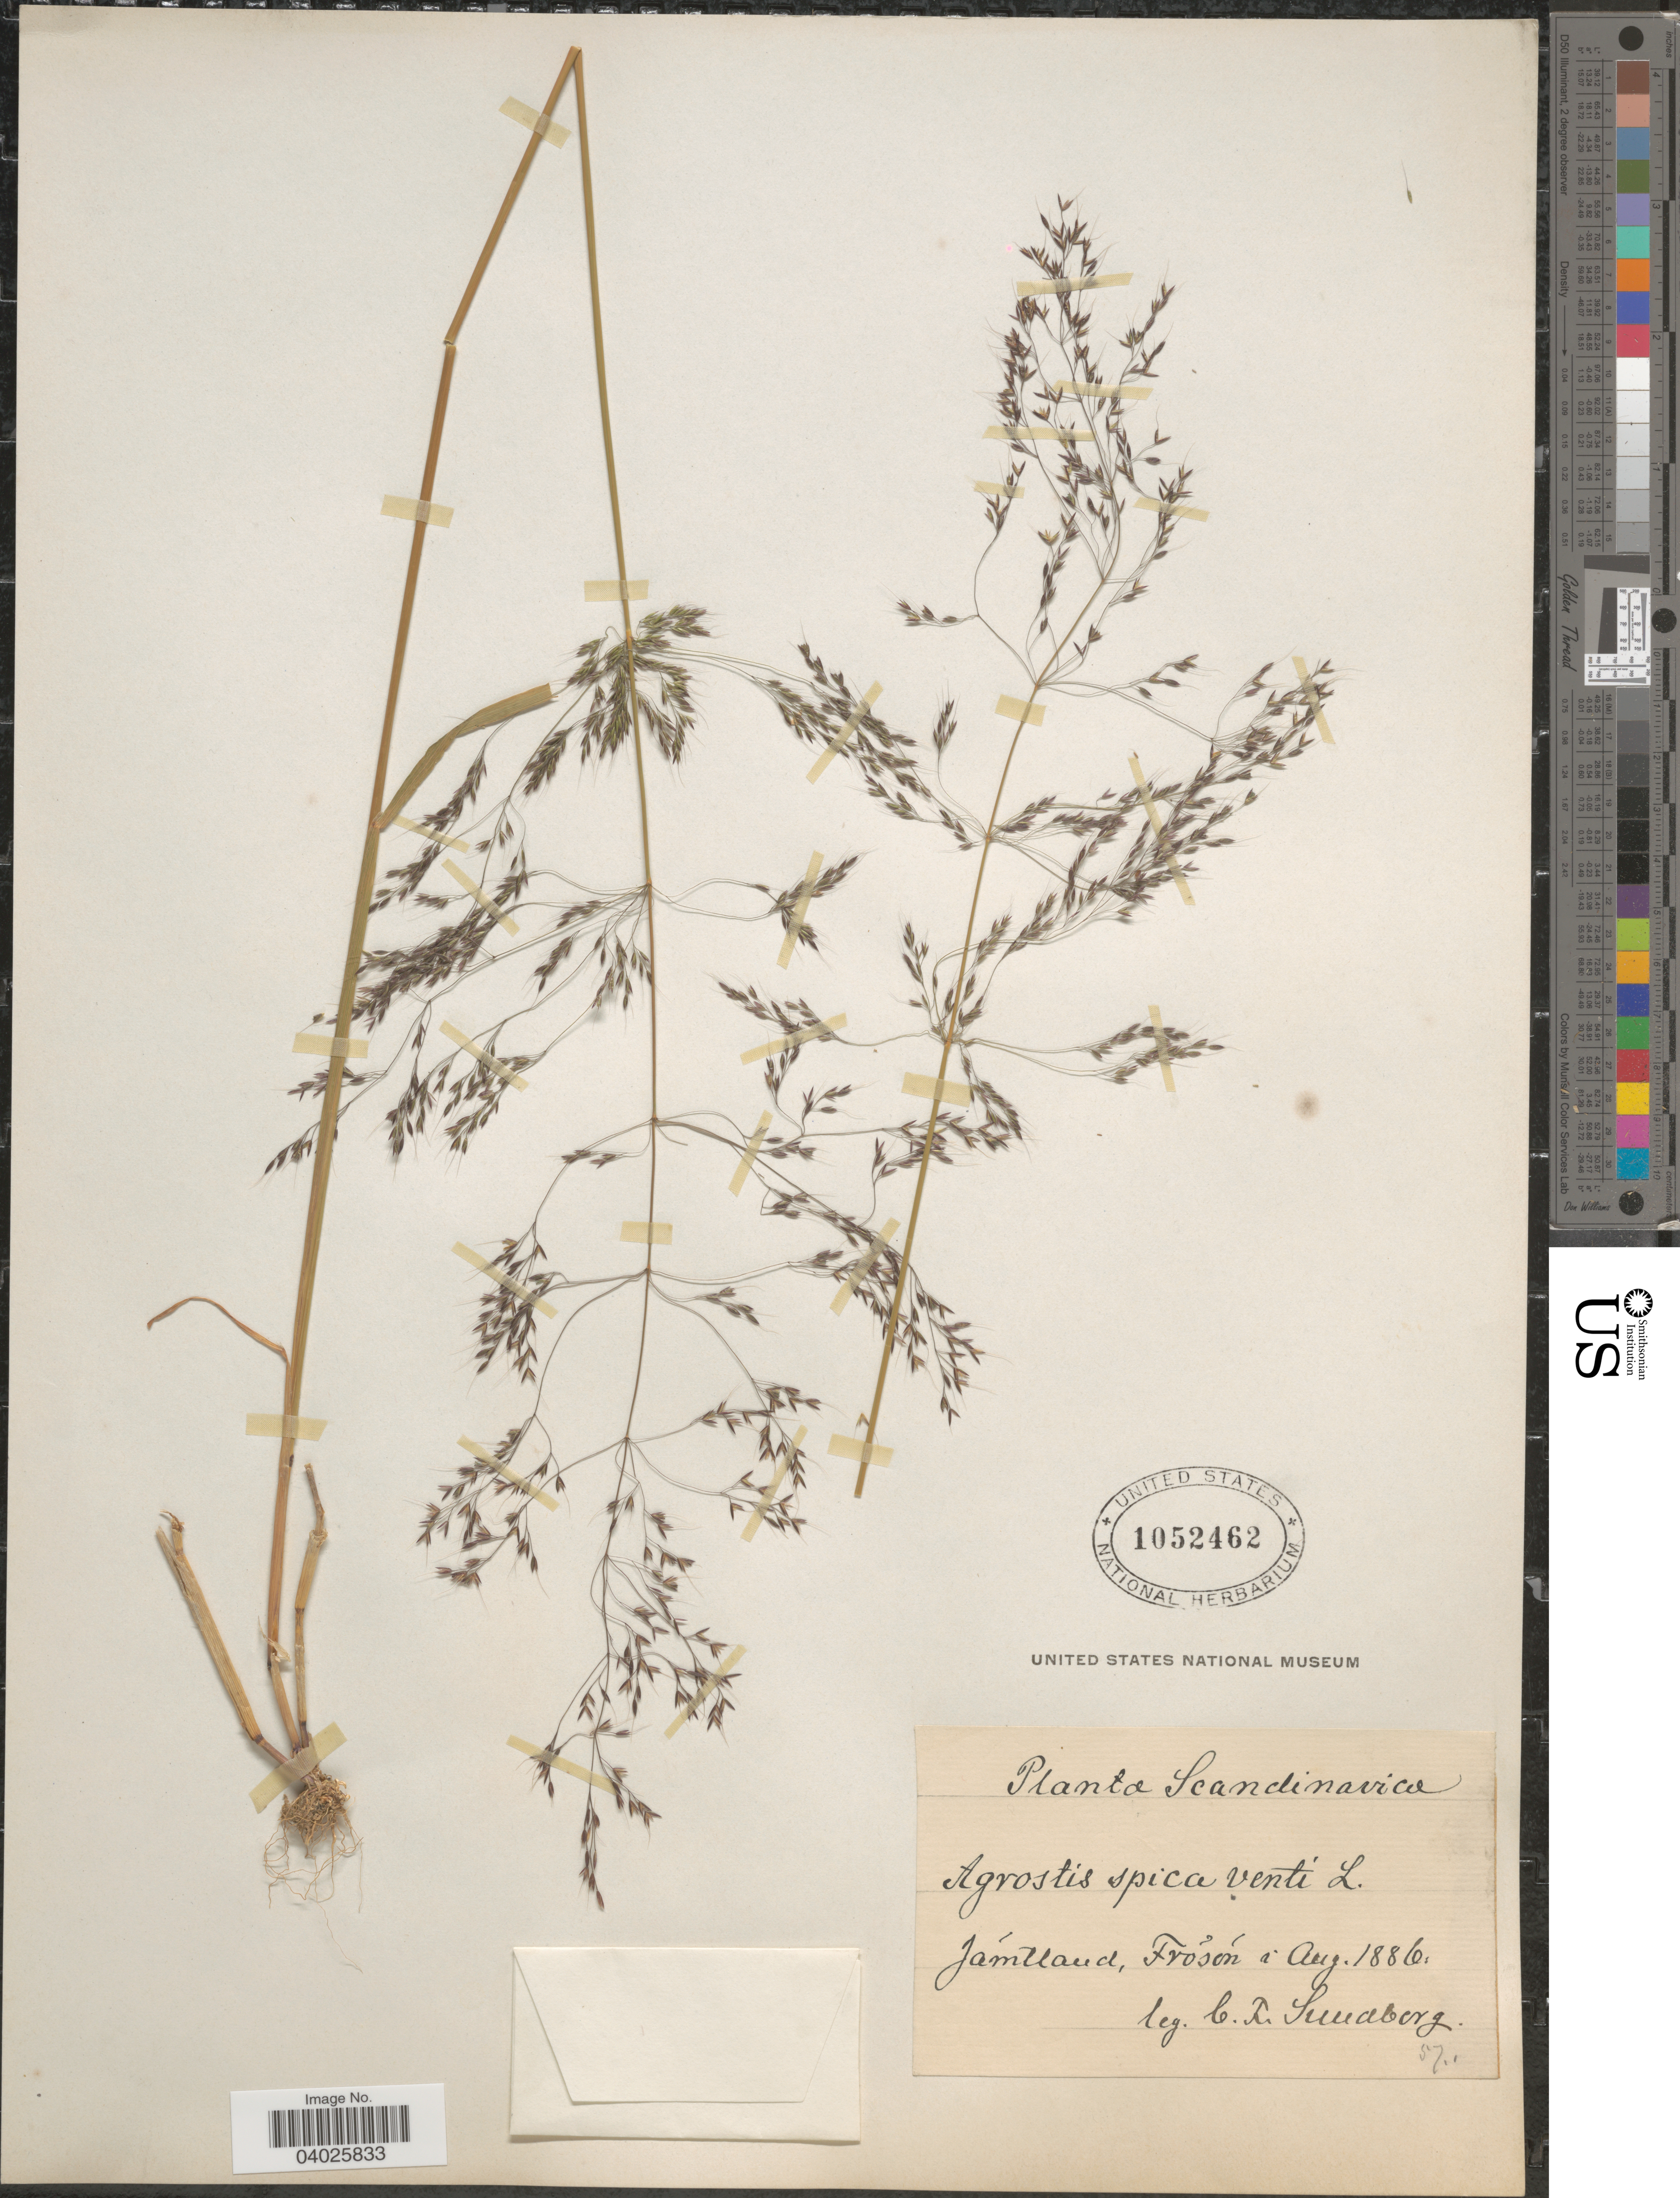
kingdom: Plantae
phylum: Tracheophyta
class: Liliopsida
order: Poales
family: Poaceae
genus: Agrostis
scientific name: Agrostis rupestris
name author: All.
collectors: C. F. Sundberg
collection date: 1886-08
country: Sweden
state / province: Jämtland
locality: Scandinavica. Jámtland, Froson.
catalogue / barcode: US 1052462